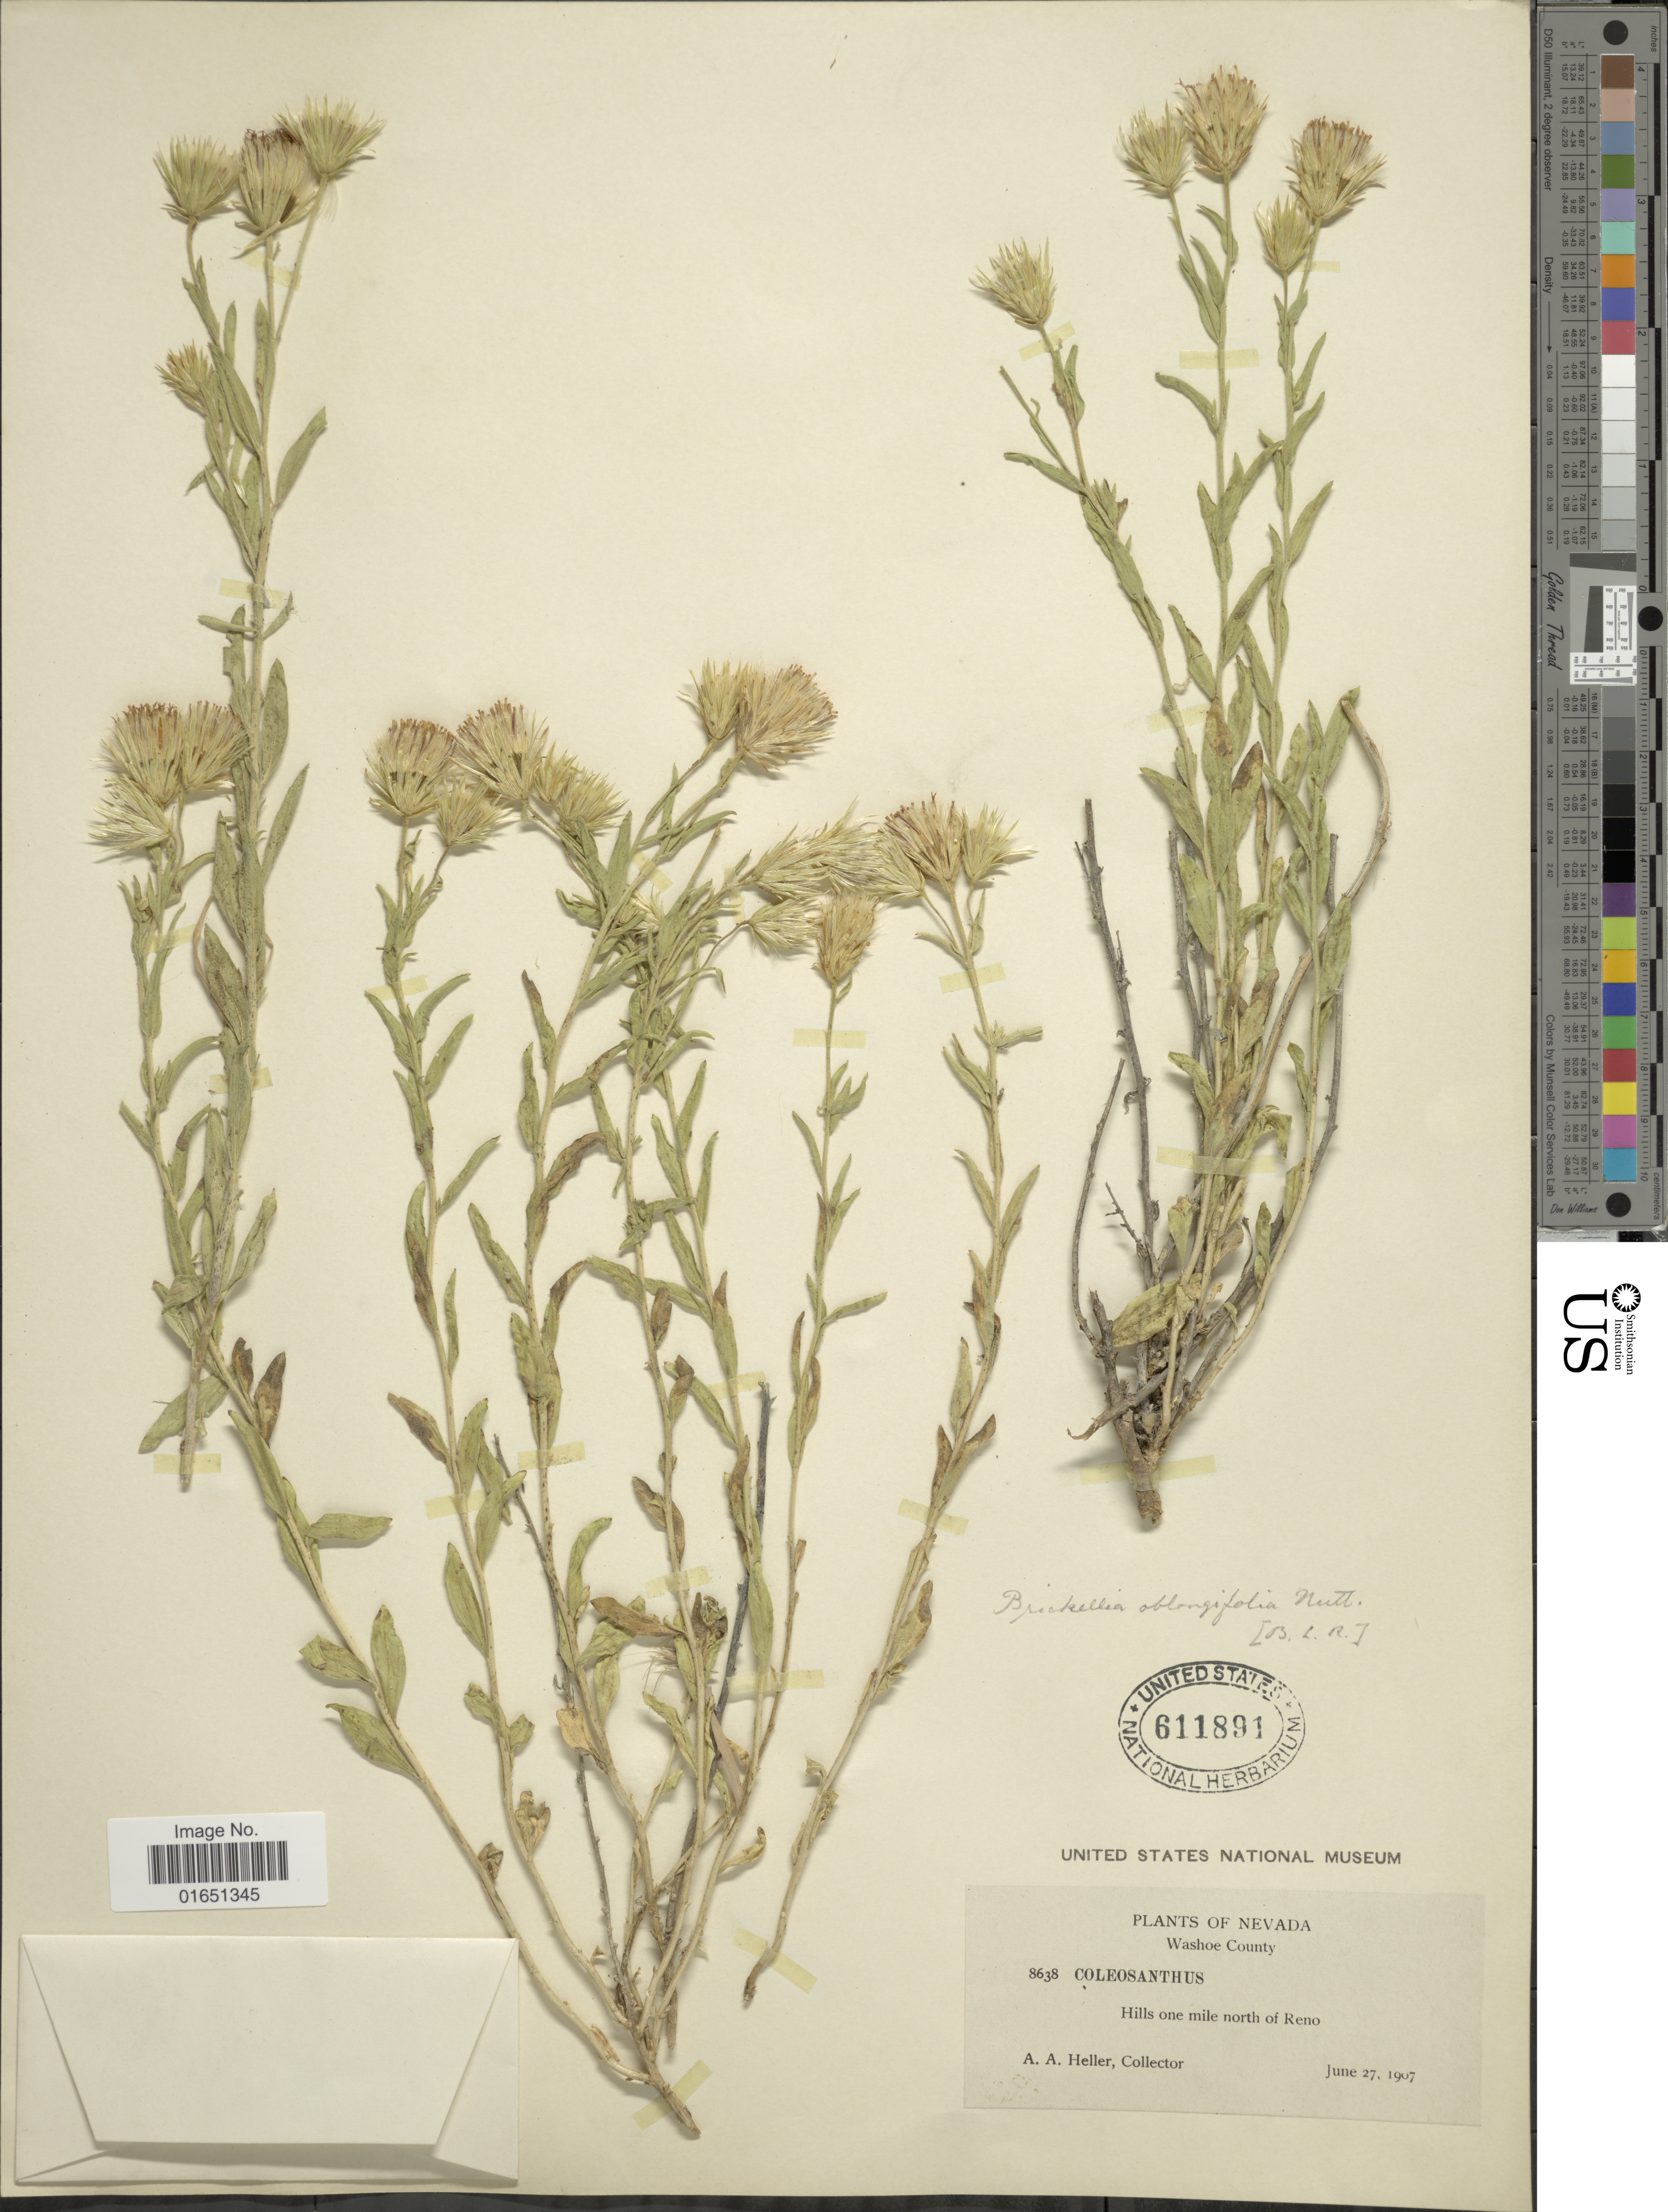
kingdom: Plantae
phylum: Tracheophyta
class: Magnoliopsida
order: Asterales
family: Asteraceae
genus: Brickellia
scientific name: Brickellia oblongifolia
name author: Nutt.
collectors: A. A. Heller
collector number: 8638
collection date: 1907-06-27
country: United States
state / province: Nevada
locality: Washoe County, Hills one mile north of Reno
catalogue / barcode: US 611891